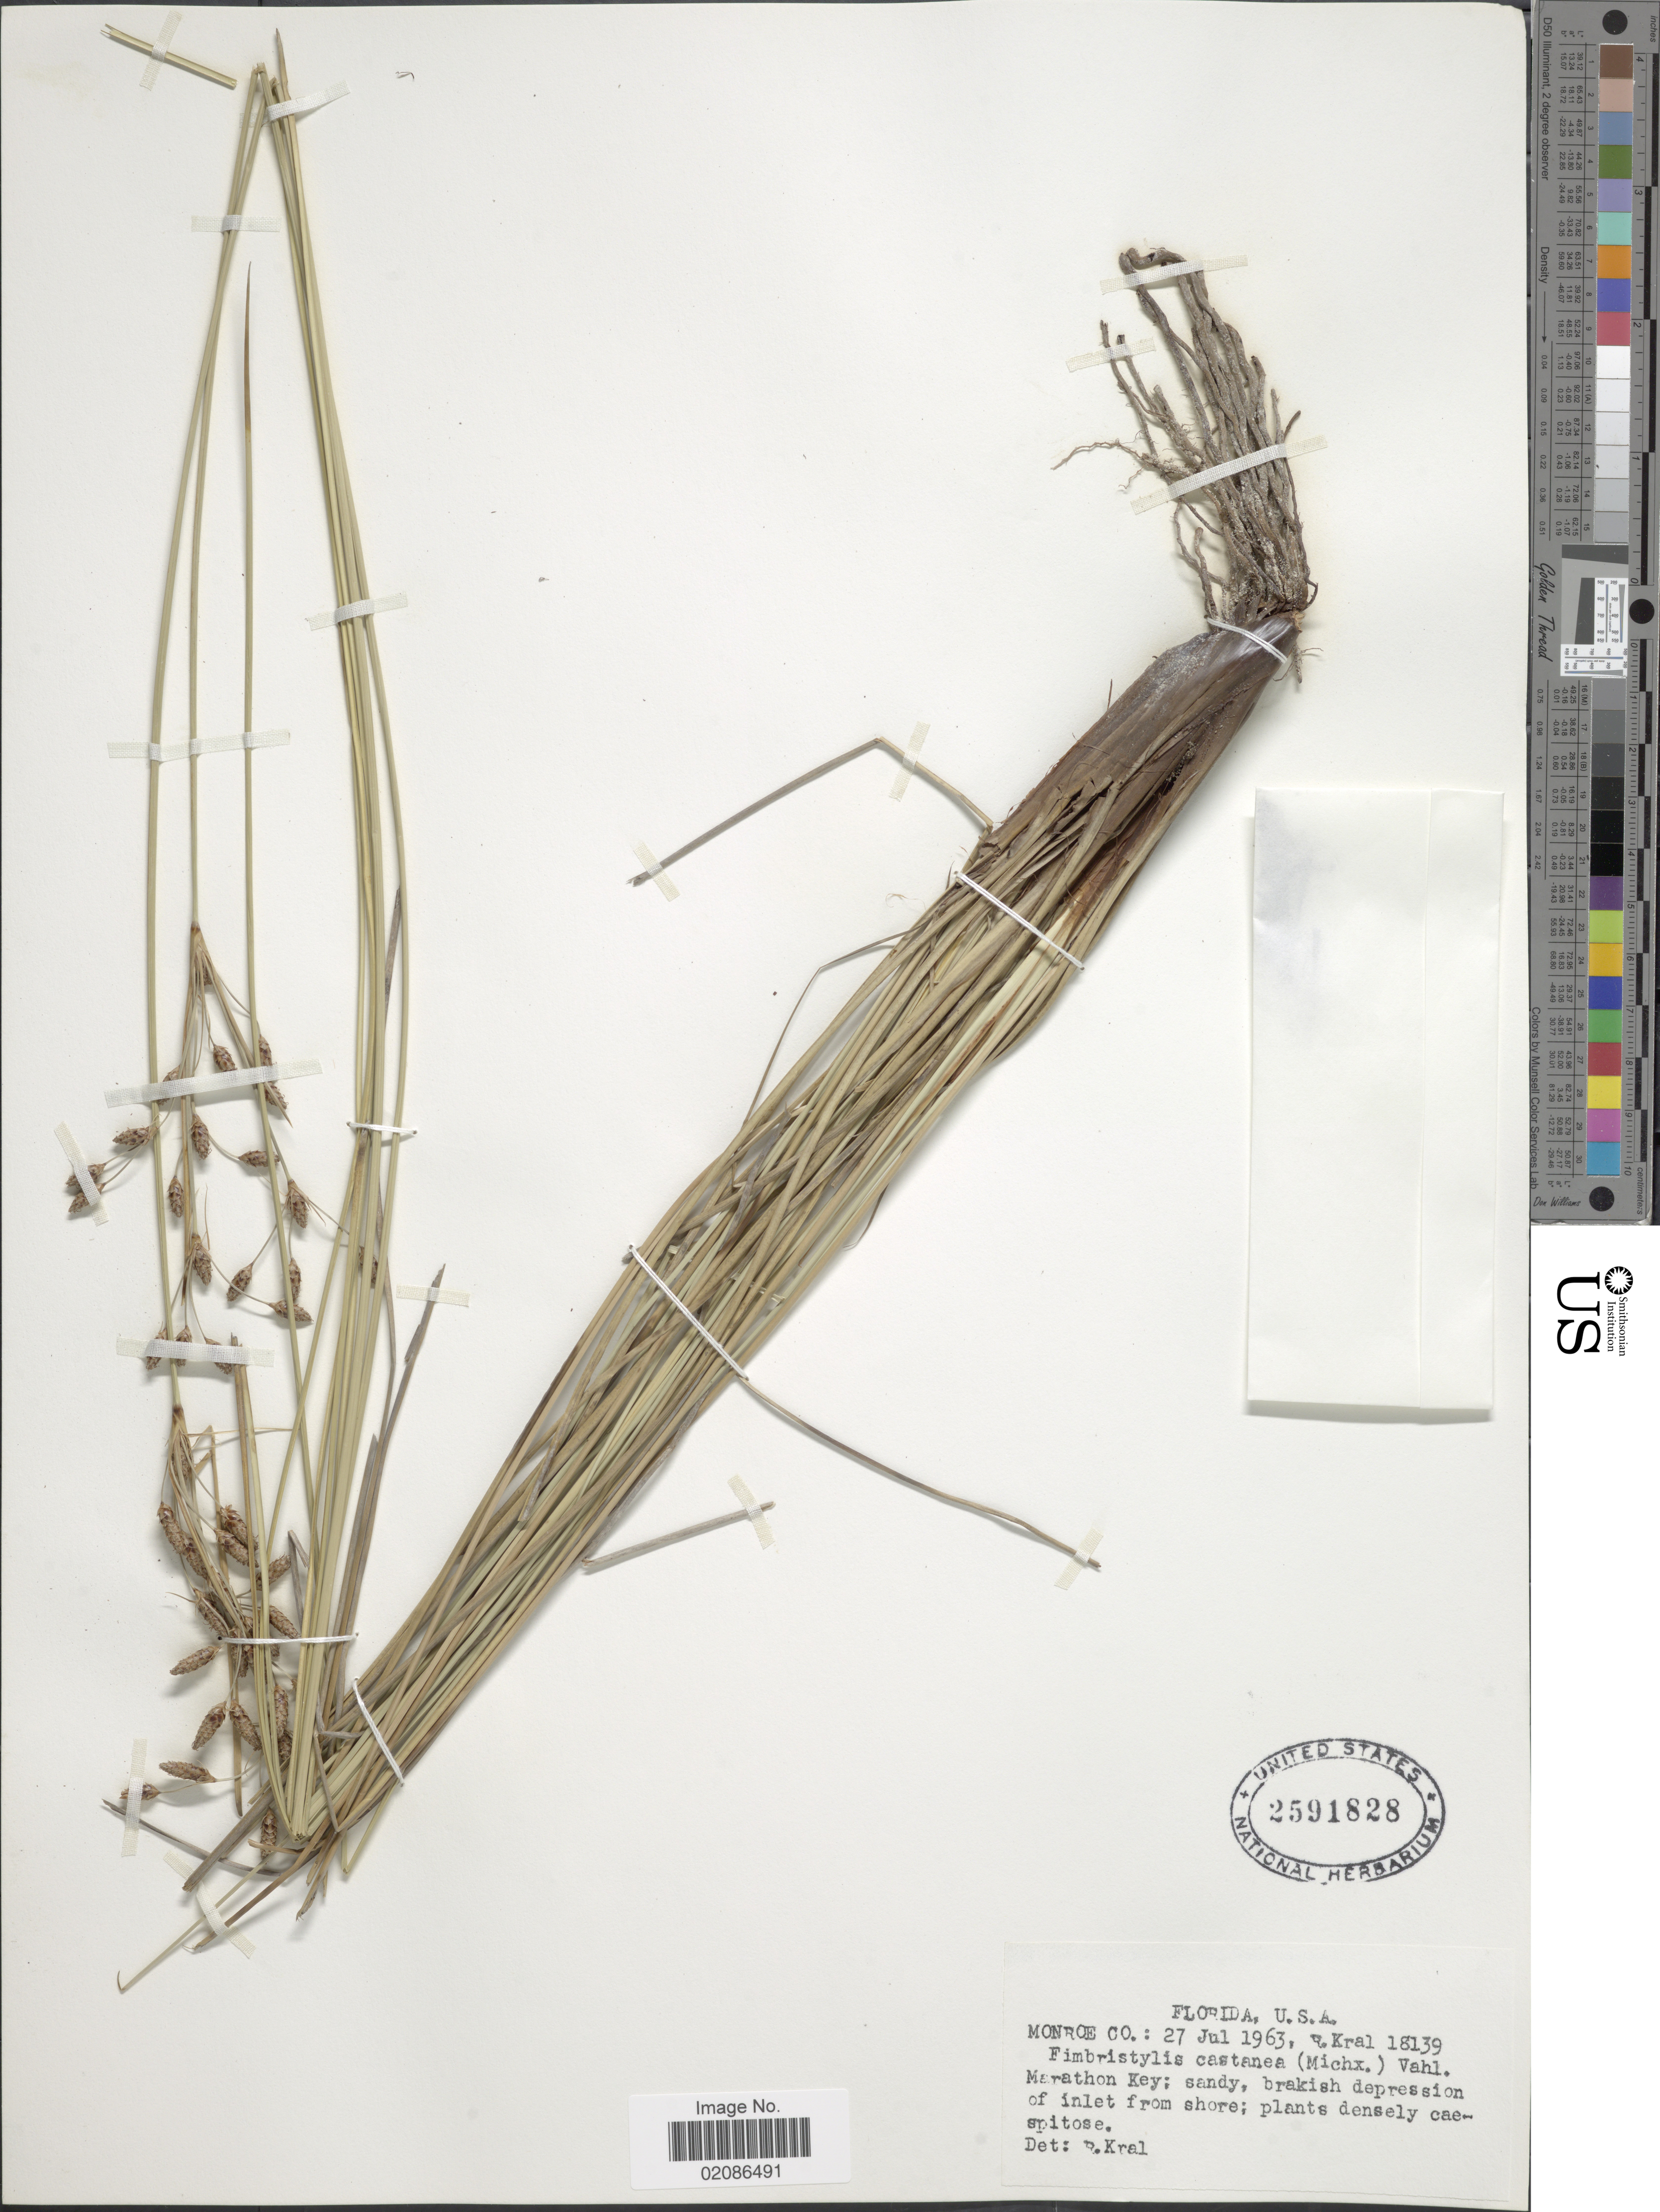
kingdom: Plantae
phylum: Tracheophyta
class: Liliopsida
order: Poales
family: Cyperaceae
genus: Fimbristylis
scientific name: Fimbristylis castanea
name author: (Michx.) Vahl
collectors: R. Kral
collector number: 18139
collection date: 1963-07-27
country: United States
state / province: Florida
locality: Monroe Co; Marathon Key; sandy, brakish depression of inlet from shore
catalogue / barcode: US 2591828